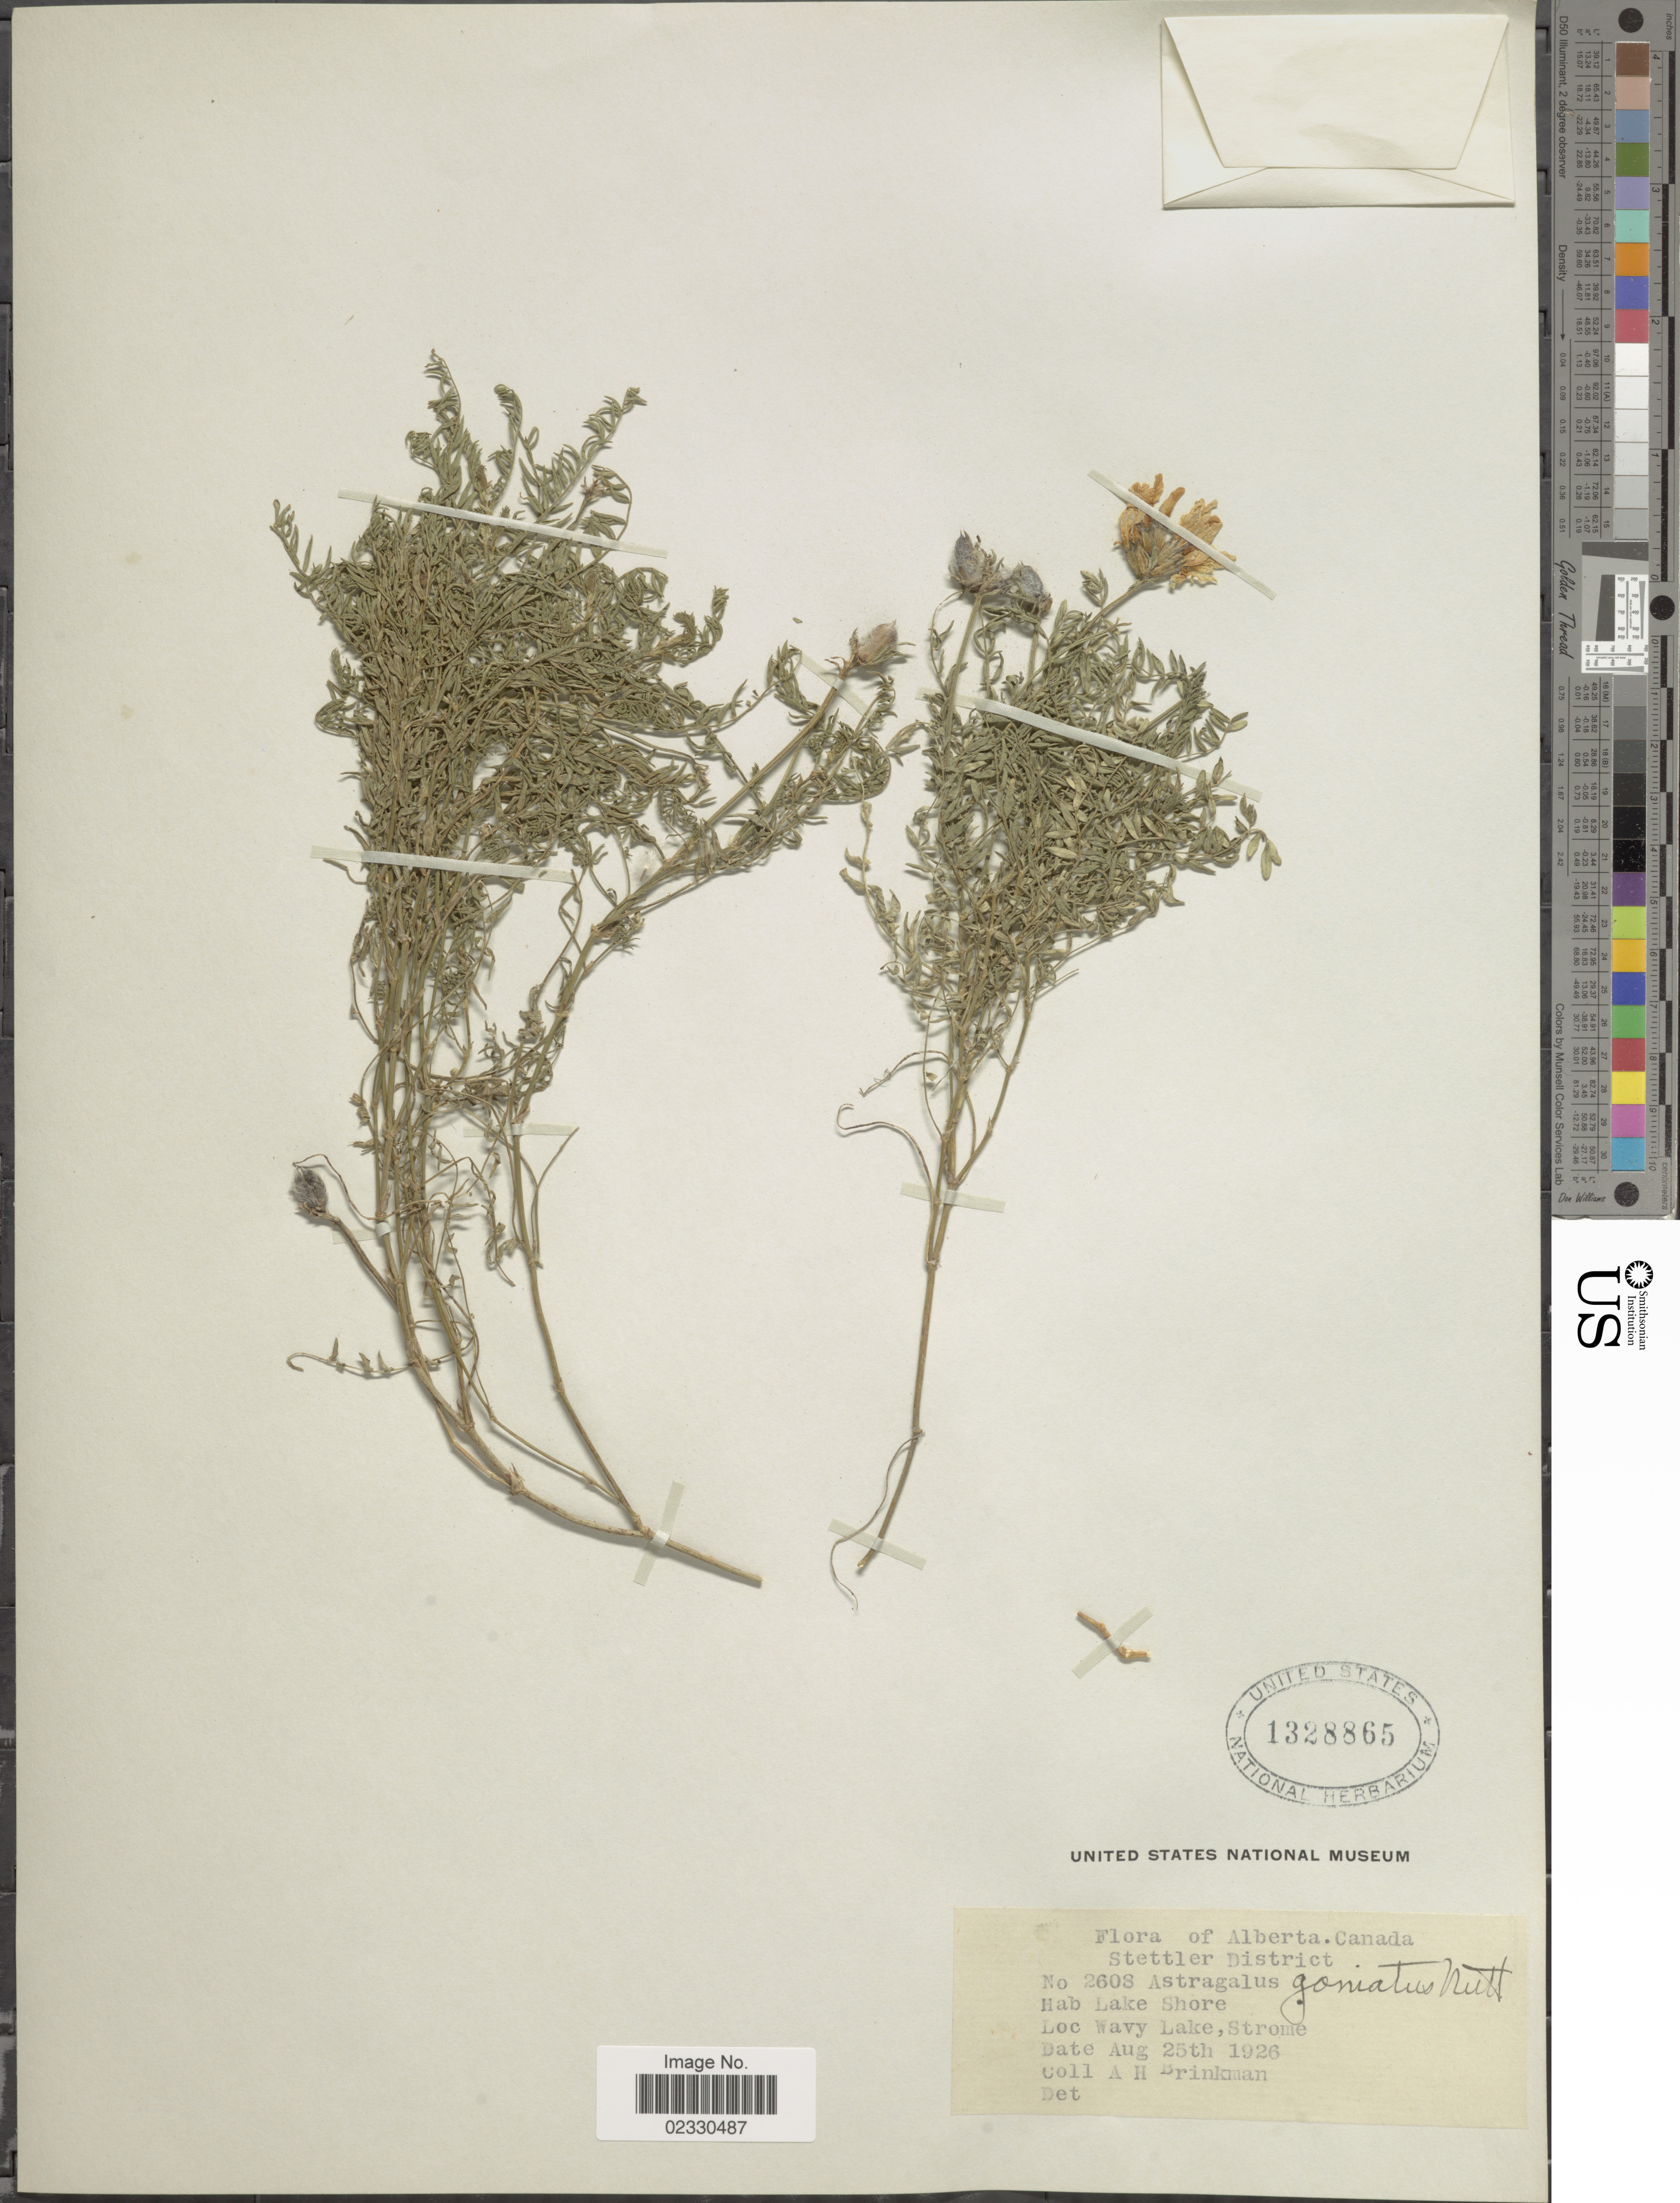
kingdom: Plantae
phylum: Tracheophyta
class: Magnoliopsida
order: Fabales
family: Fabaceae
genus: Astragalus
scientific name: Astragalus dasyglottis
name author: DC.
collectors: A. Brinkman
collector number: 2608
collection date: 1926-08-25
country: Canada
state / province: Alberta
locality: Alberta, Canada, Wavy Lake, Strome , Stettler District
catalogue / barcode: US 1328865